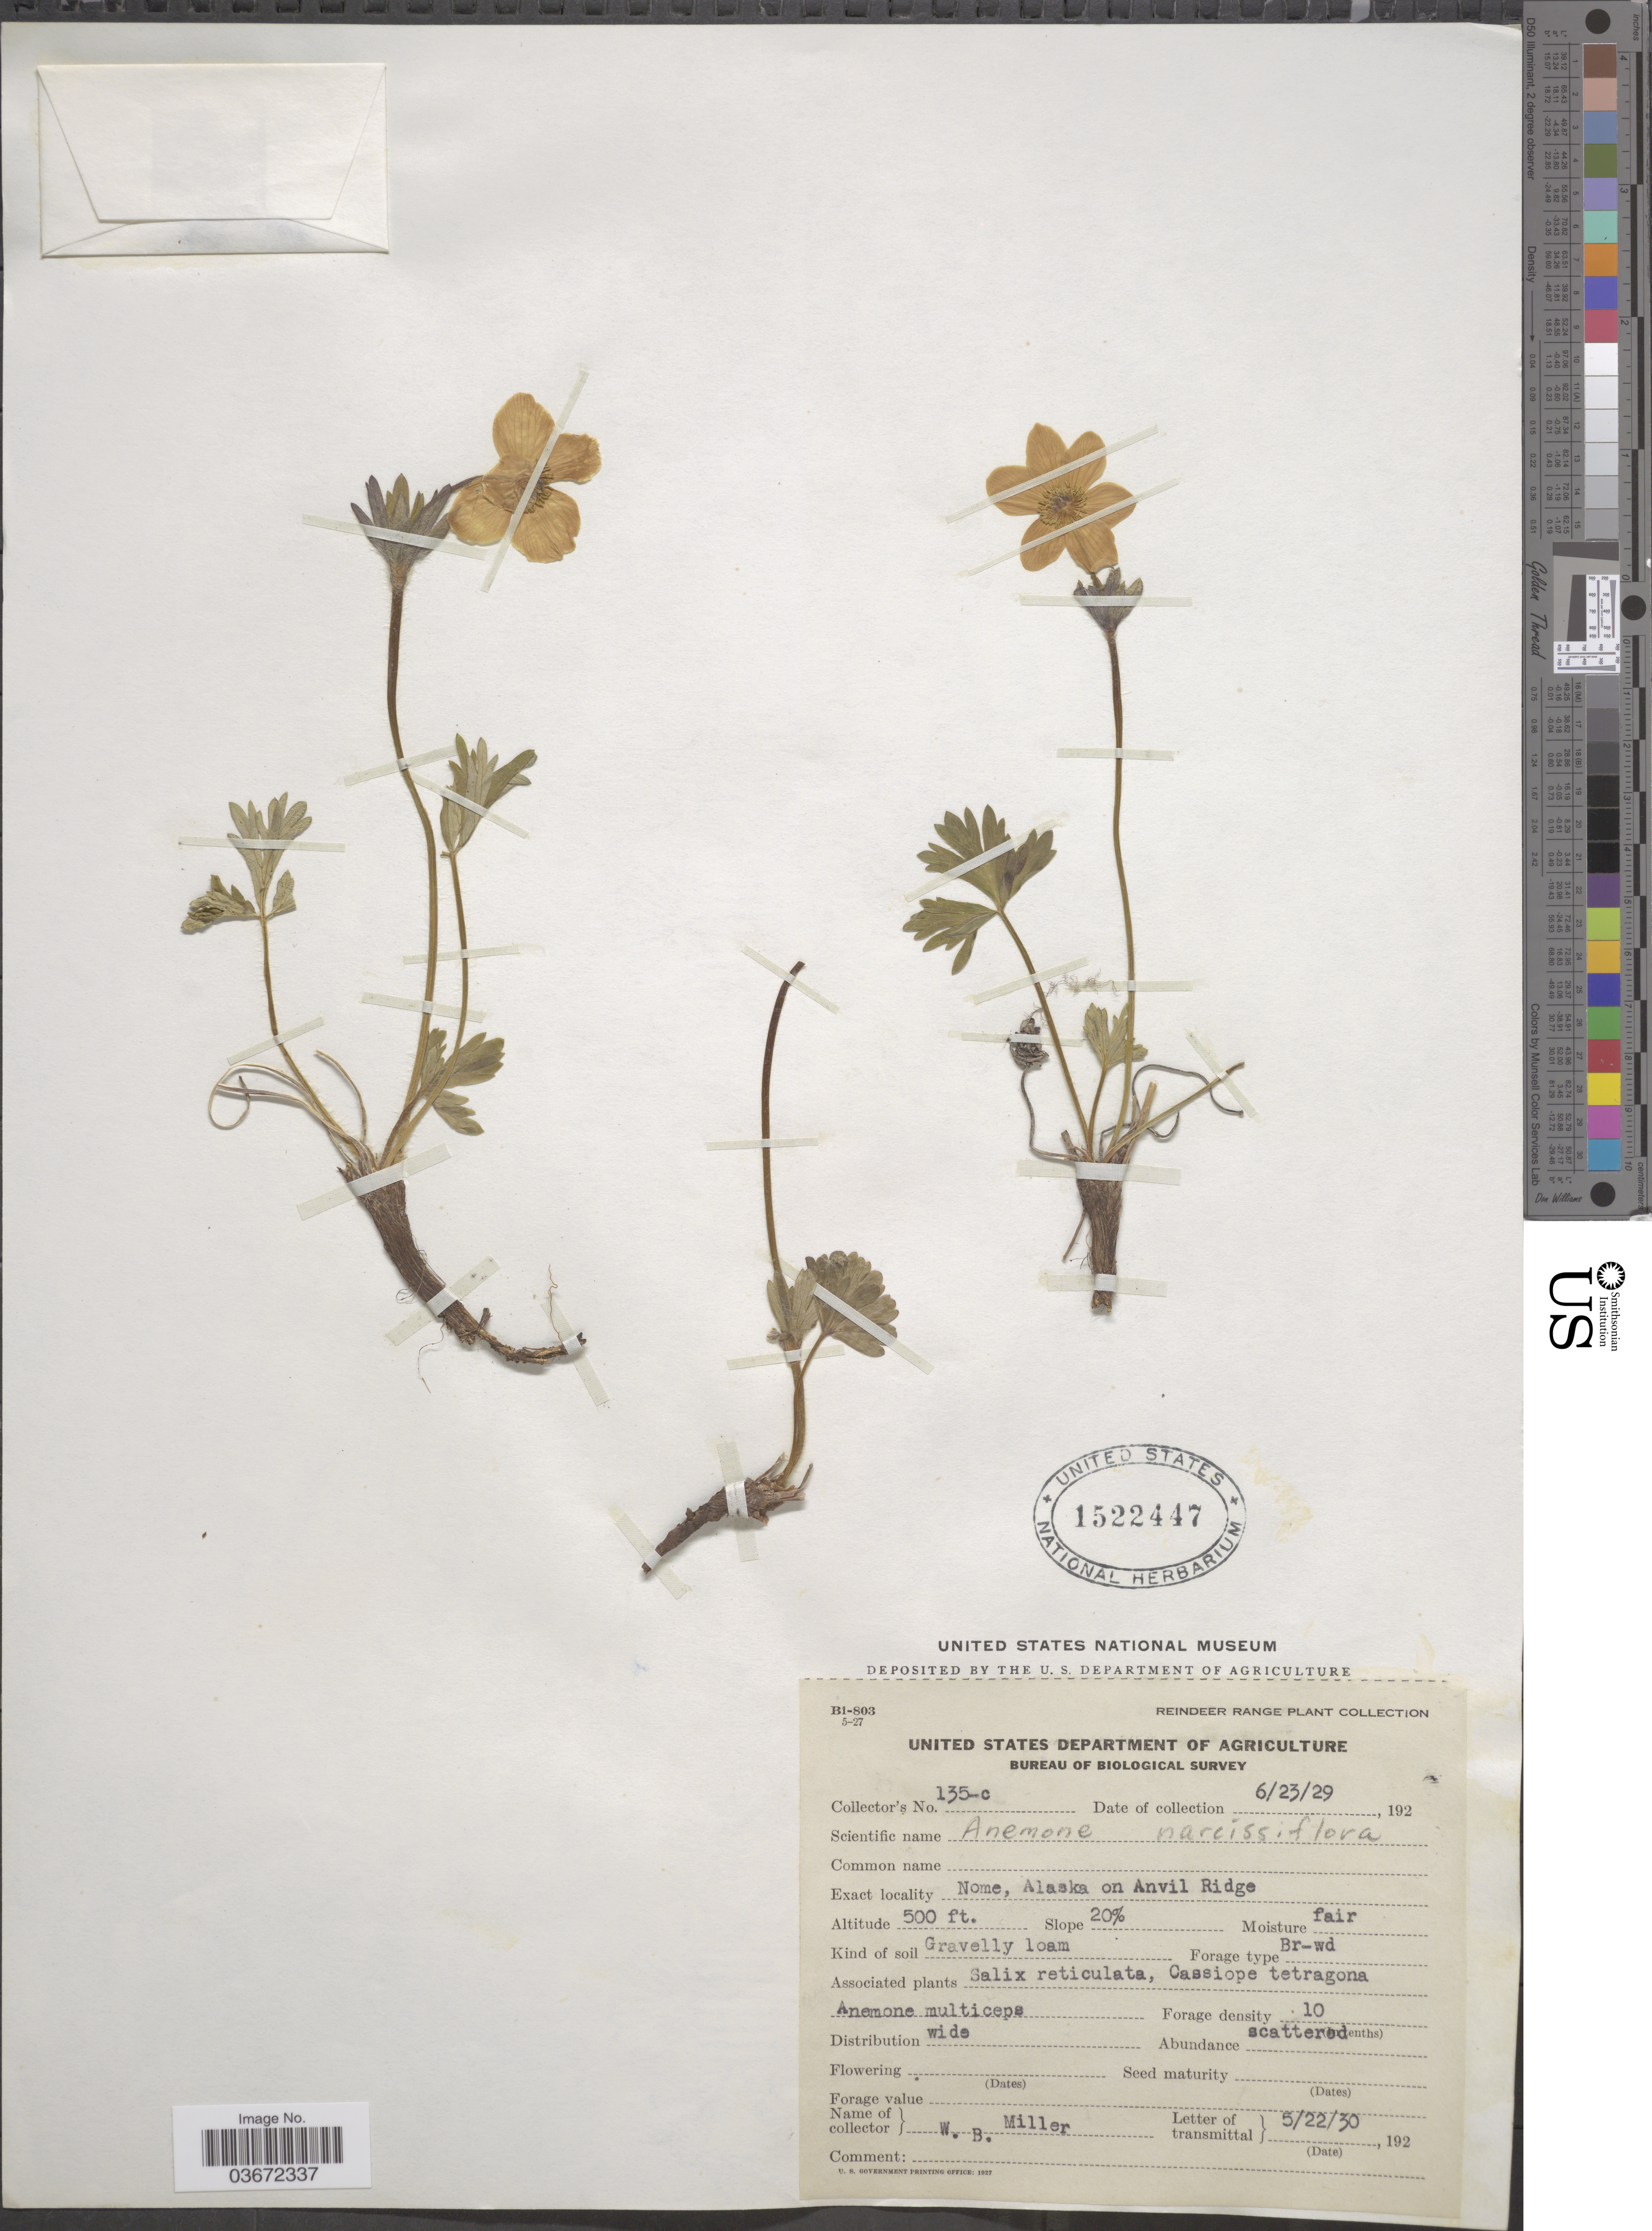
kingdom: Plantae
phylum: Tracheophyta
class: Magnoliopsida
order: Ranunculales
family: Ranunculaceae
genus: Anemone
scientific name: Anemone narcissiflora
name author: L.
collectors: W. Miller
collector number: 135-c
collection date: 1929-06-23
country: United States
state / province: Alaska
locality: Nome, Alaska on Anvil Ridge.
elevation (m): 152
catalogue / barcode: US 1522447